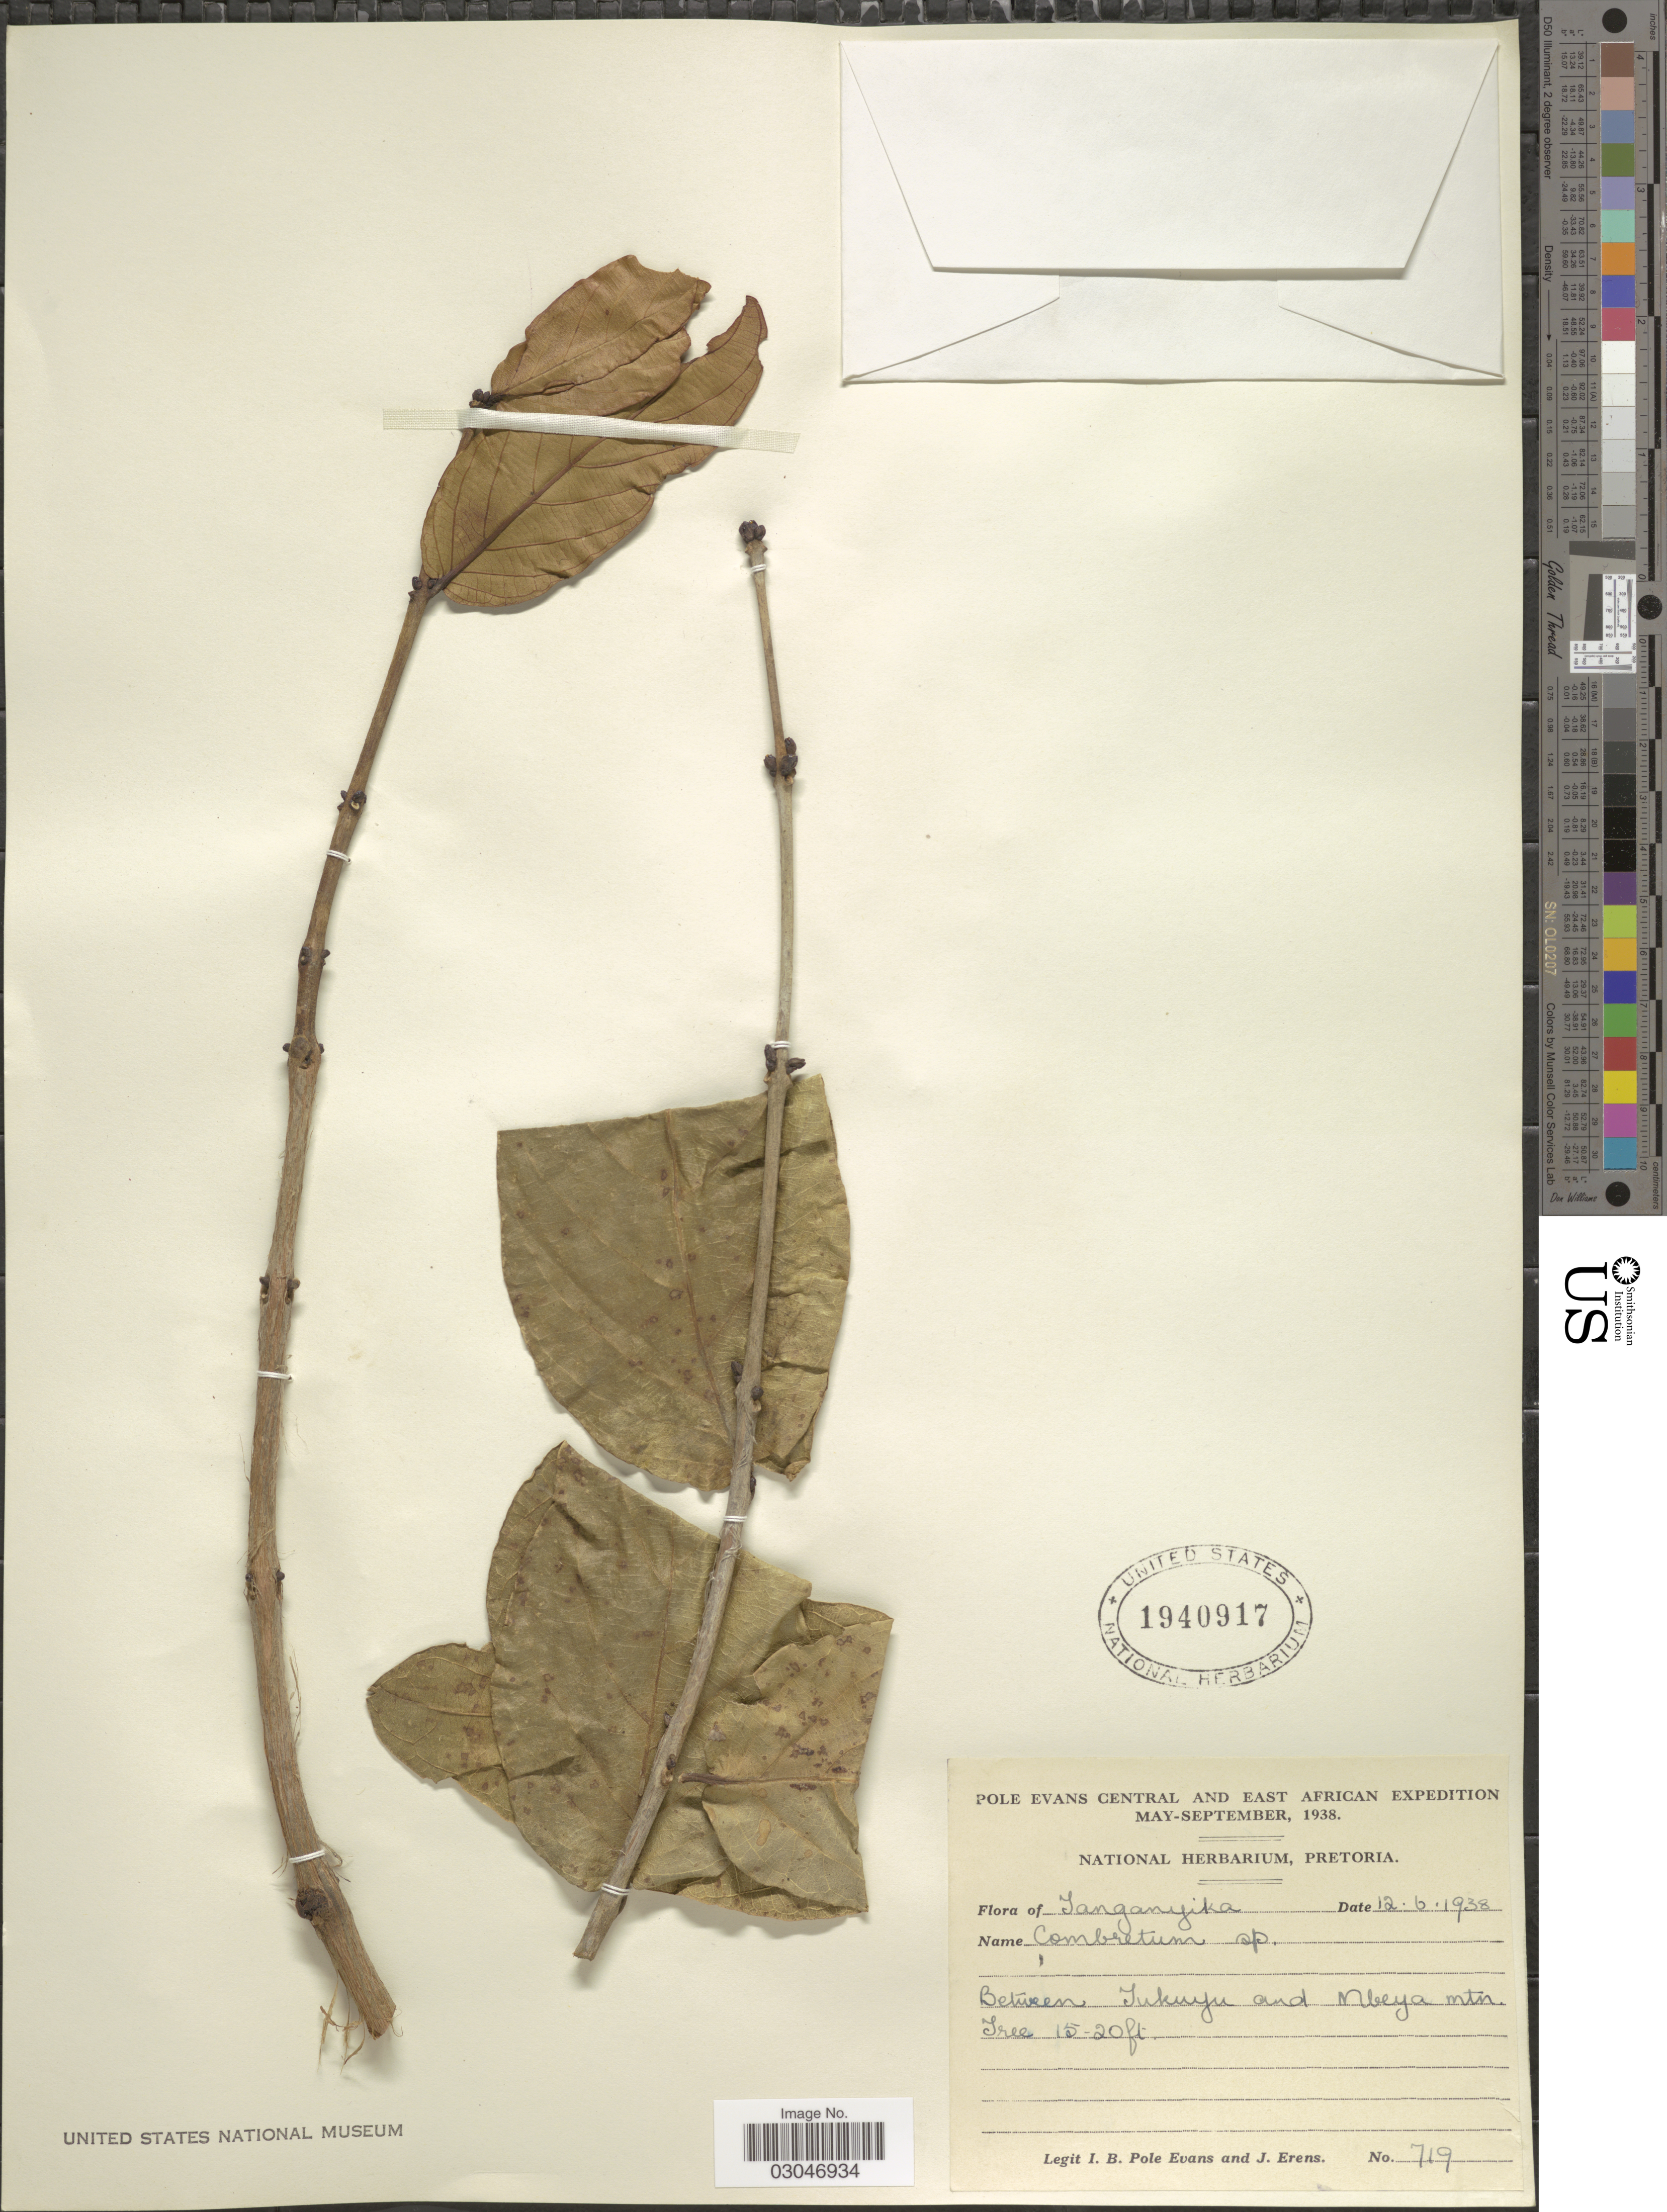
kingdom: Plantae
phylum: Tracheophyta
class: Magnoliopsida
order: Myrtales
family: Combretaceae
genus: Combretum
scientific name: Combretum sp.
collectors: I. B. Pole-Evans & J. Erens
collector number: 719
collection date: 1938-06-12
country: Tanzania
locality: Central and East African, Tanganyika, Between Tukuyu and Mbeya mtn.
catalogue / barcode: US 1940917